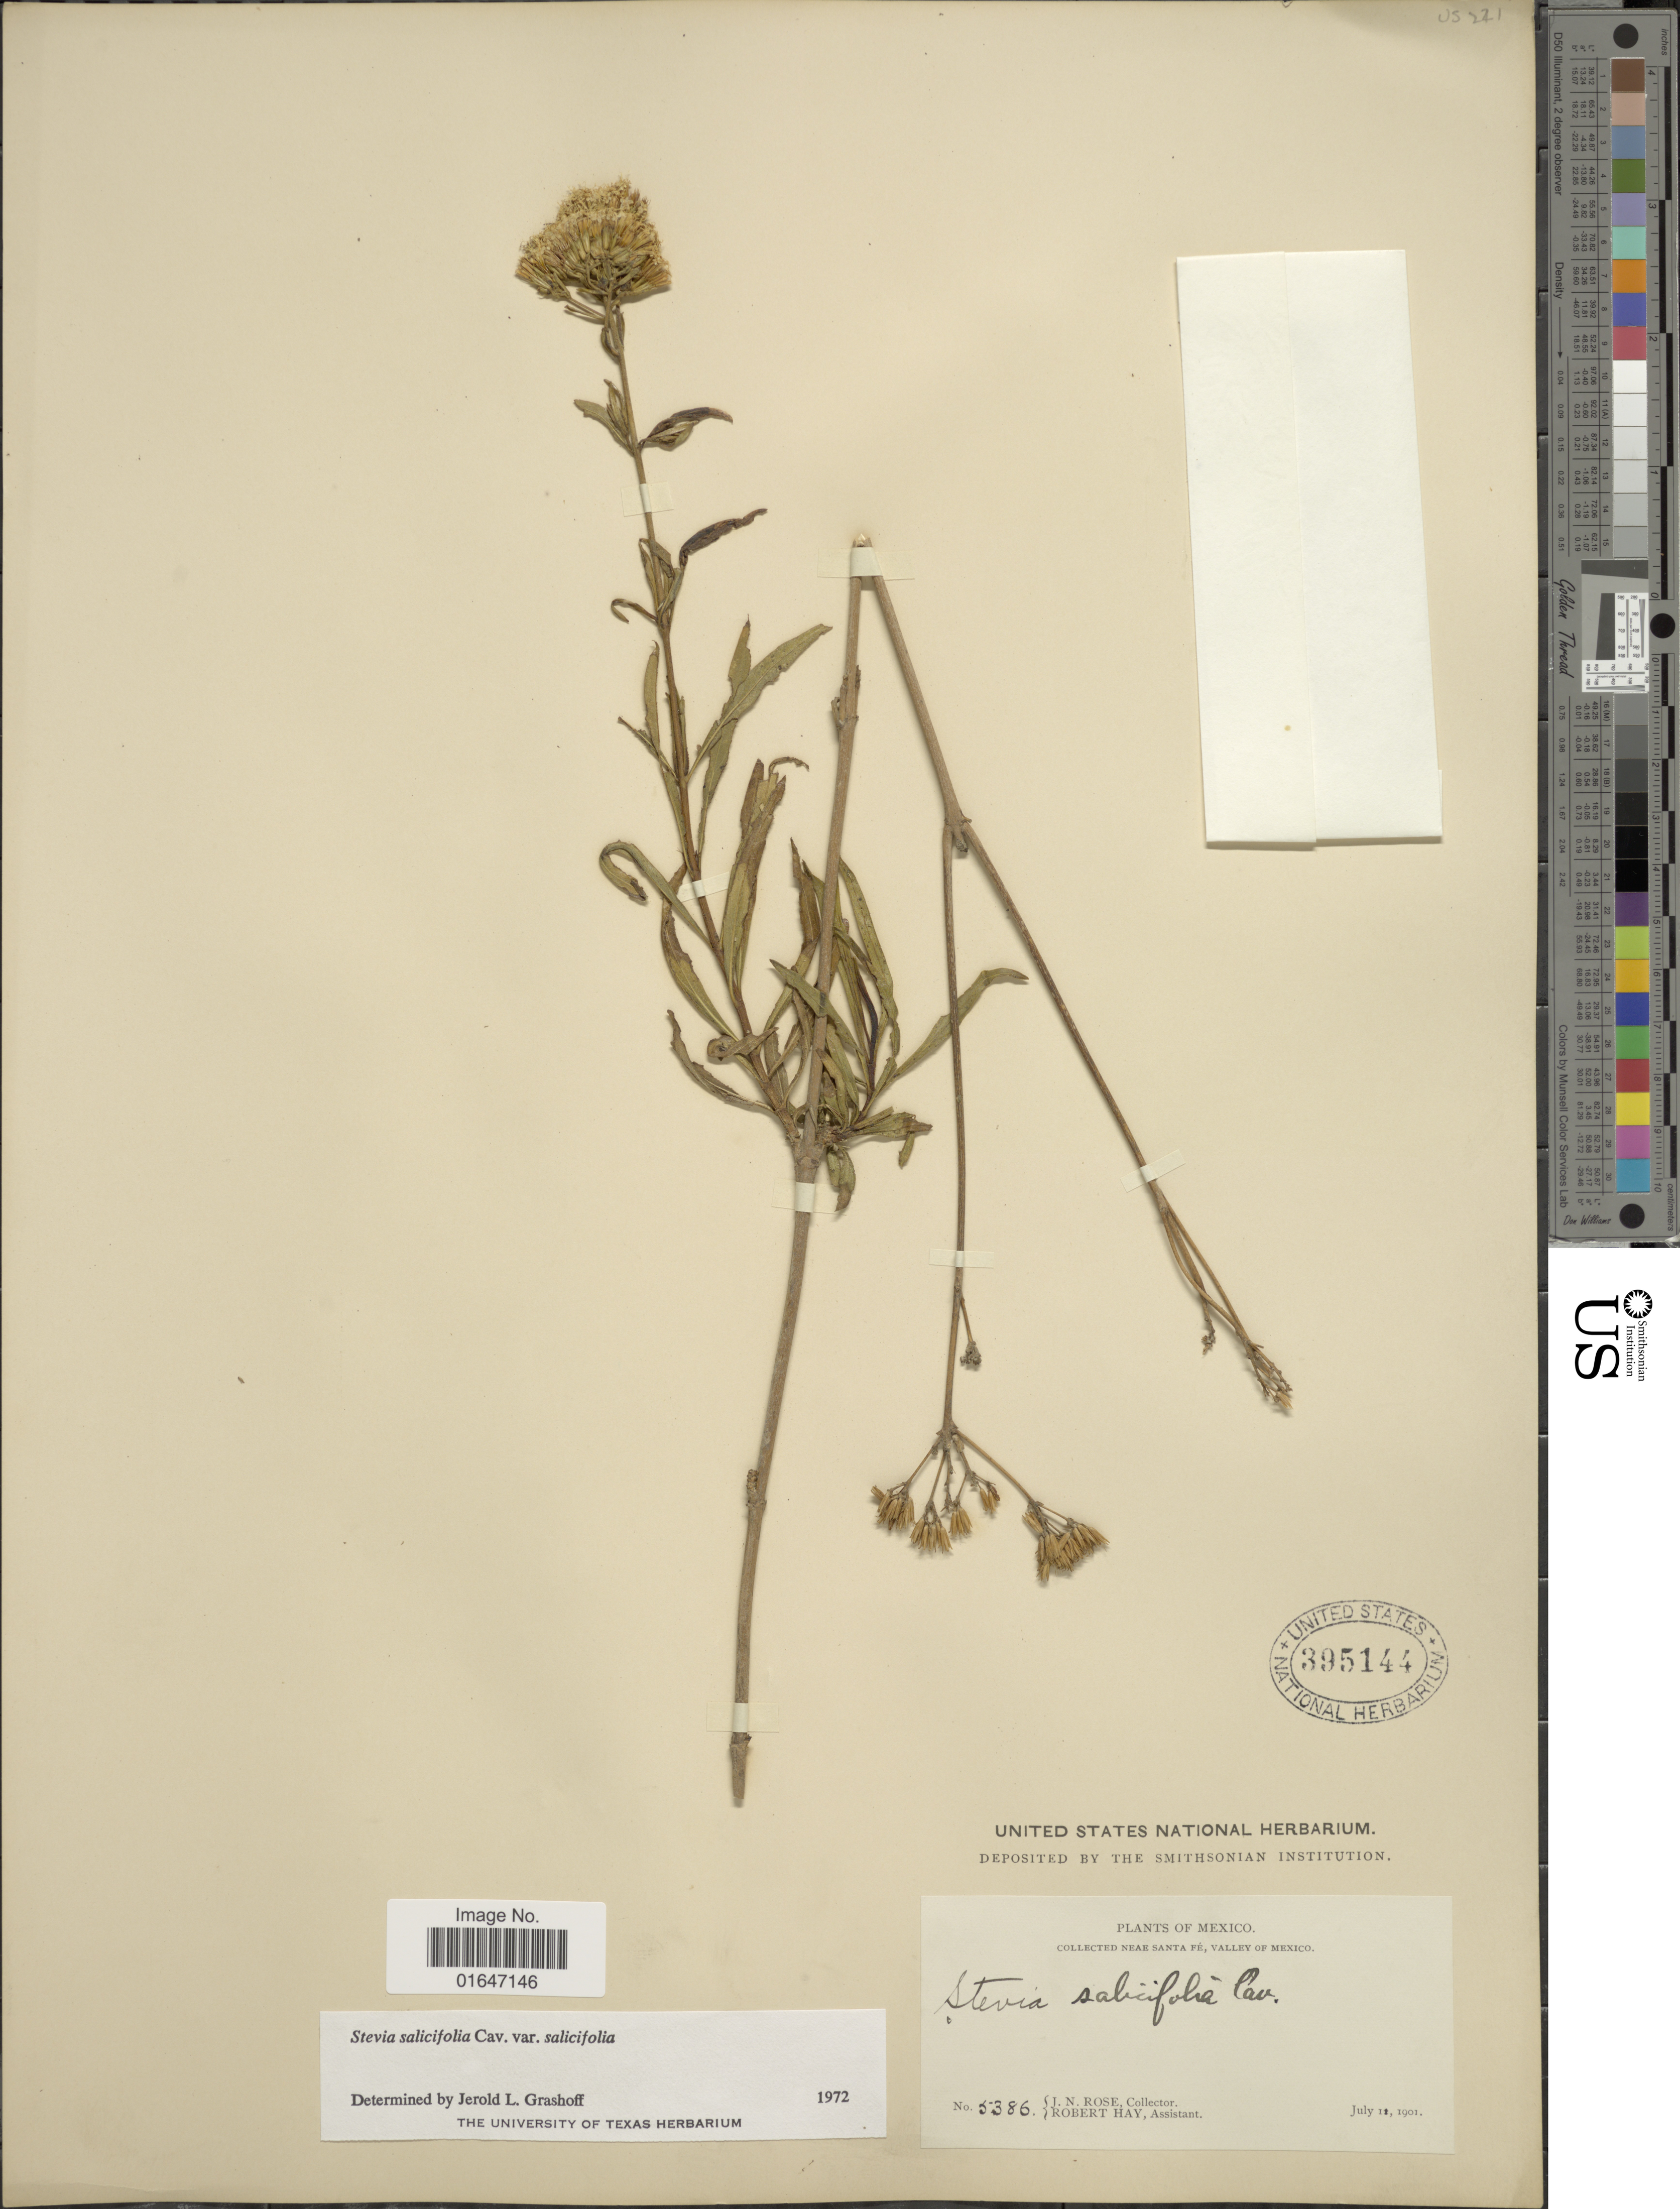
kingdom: Plantae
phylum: Tracheophyta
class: Magnoliopsida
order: Asterales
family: Asteraceae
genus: Stevia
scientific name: Stevia salicifolia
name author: Cav.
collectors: J. N. Rose & R. Hay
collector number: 5386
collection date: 1901-07-11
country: Mexico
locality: Neae Sante Fe, Valley of Mexico.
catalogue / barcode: US 395144